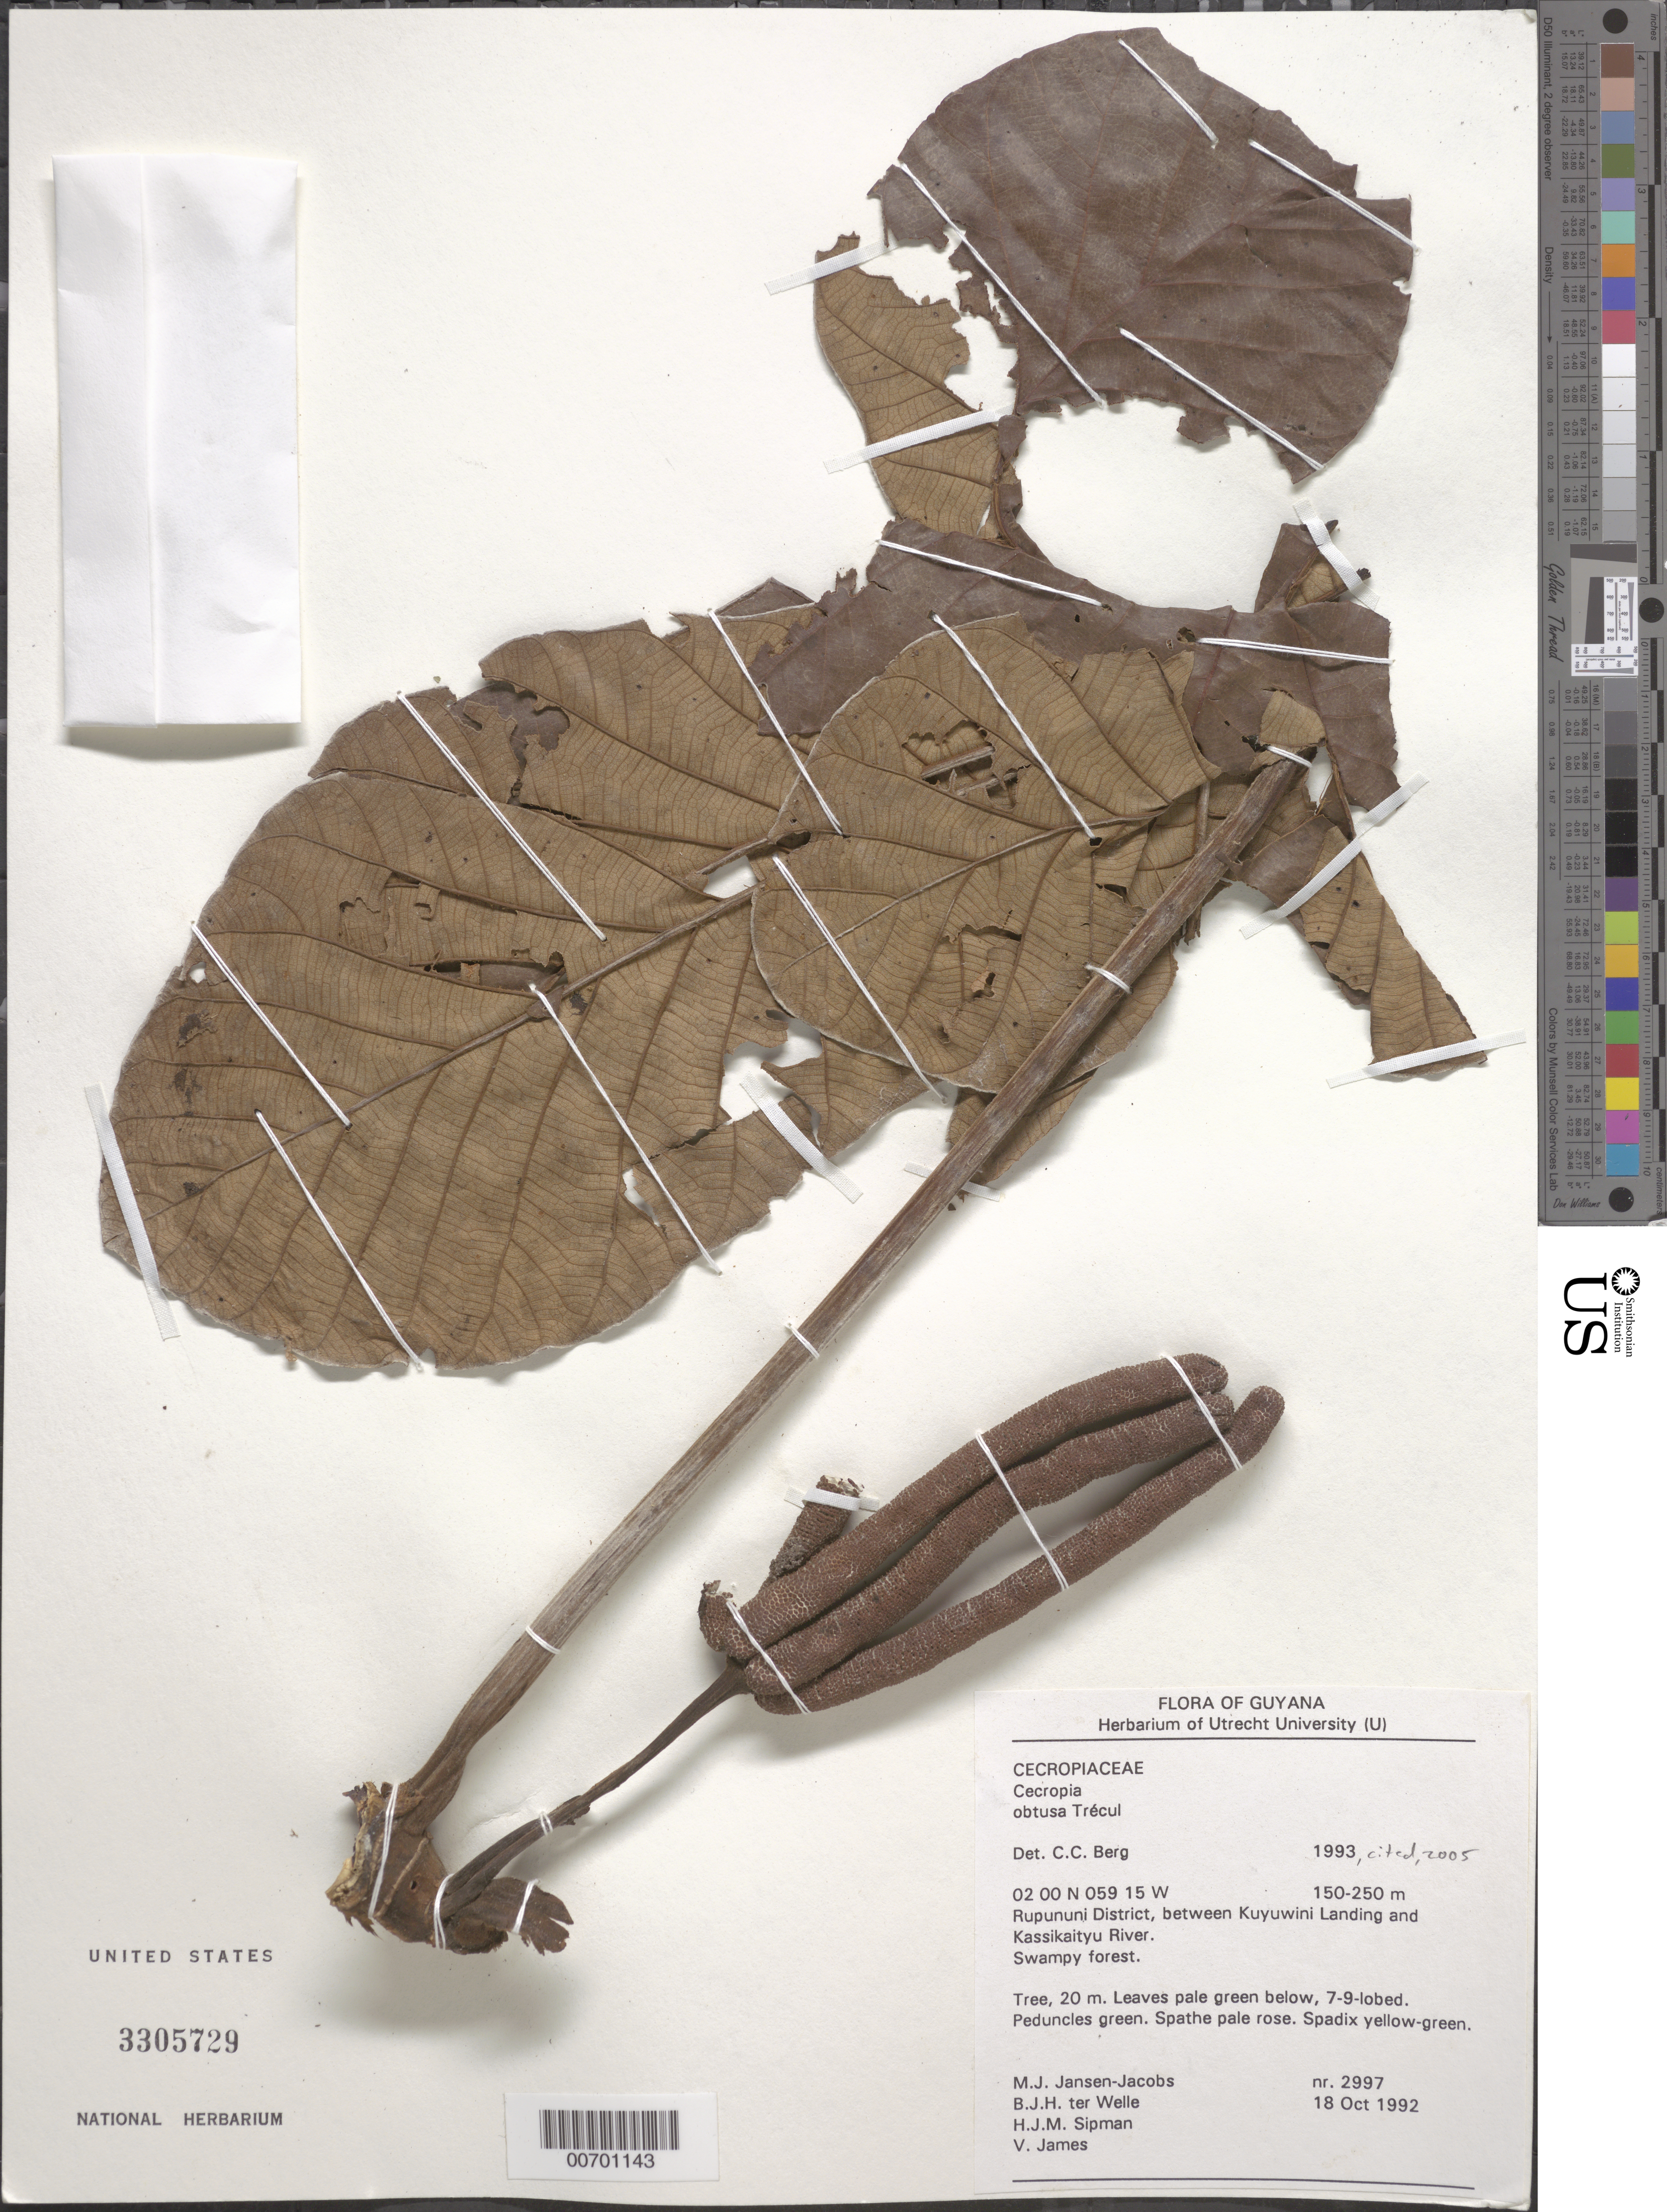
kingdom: Plantae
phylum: Tracheophyta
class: Magnoliopsida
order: Rosales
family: Urticaceae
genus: Cecropia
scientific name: Cecropia obtusa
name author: Trécul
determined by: Berg, C. C.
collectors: M. J. Jansen-Jacobs, B. Welle, H. J. M. Sipman & V. James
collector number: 2997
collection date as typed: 18-Oct-92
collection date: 1992-10-18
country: Guyana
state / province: U. Takutu-U. Essequibo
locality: Rupununi District, between Kuyuwini Landing and Kassikaityu River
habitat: Swampy forest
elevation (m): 150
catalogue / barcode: US 3305729